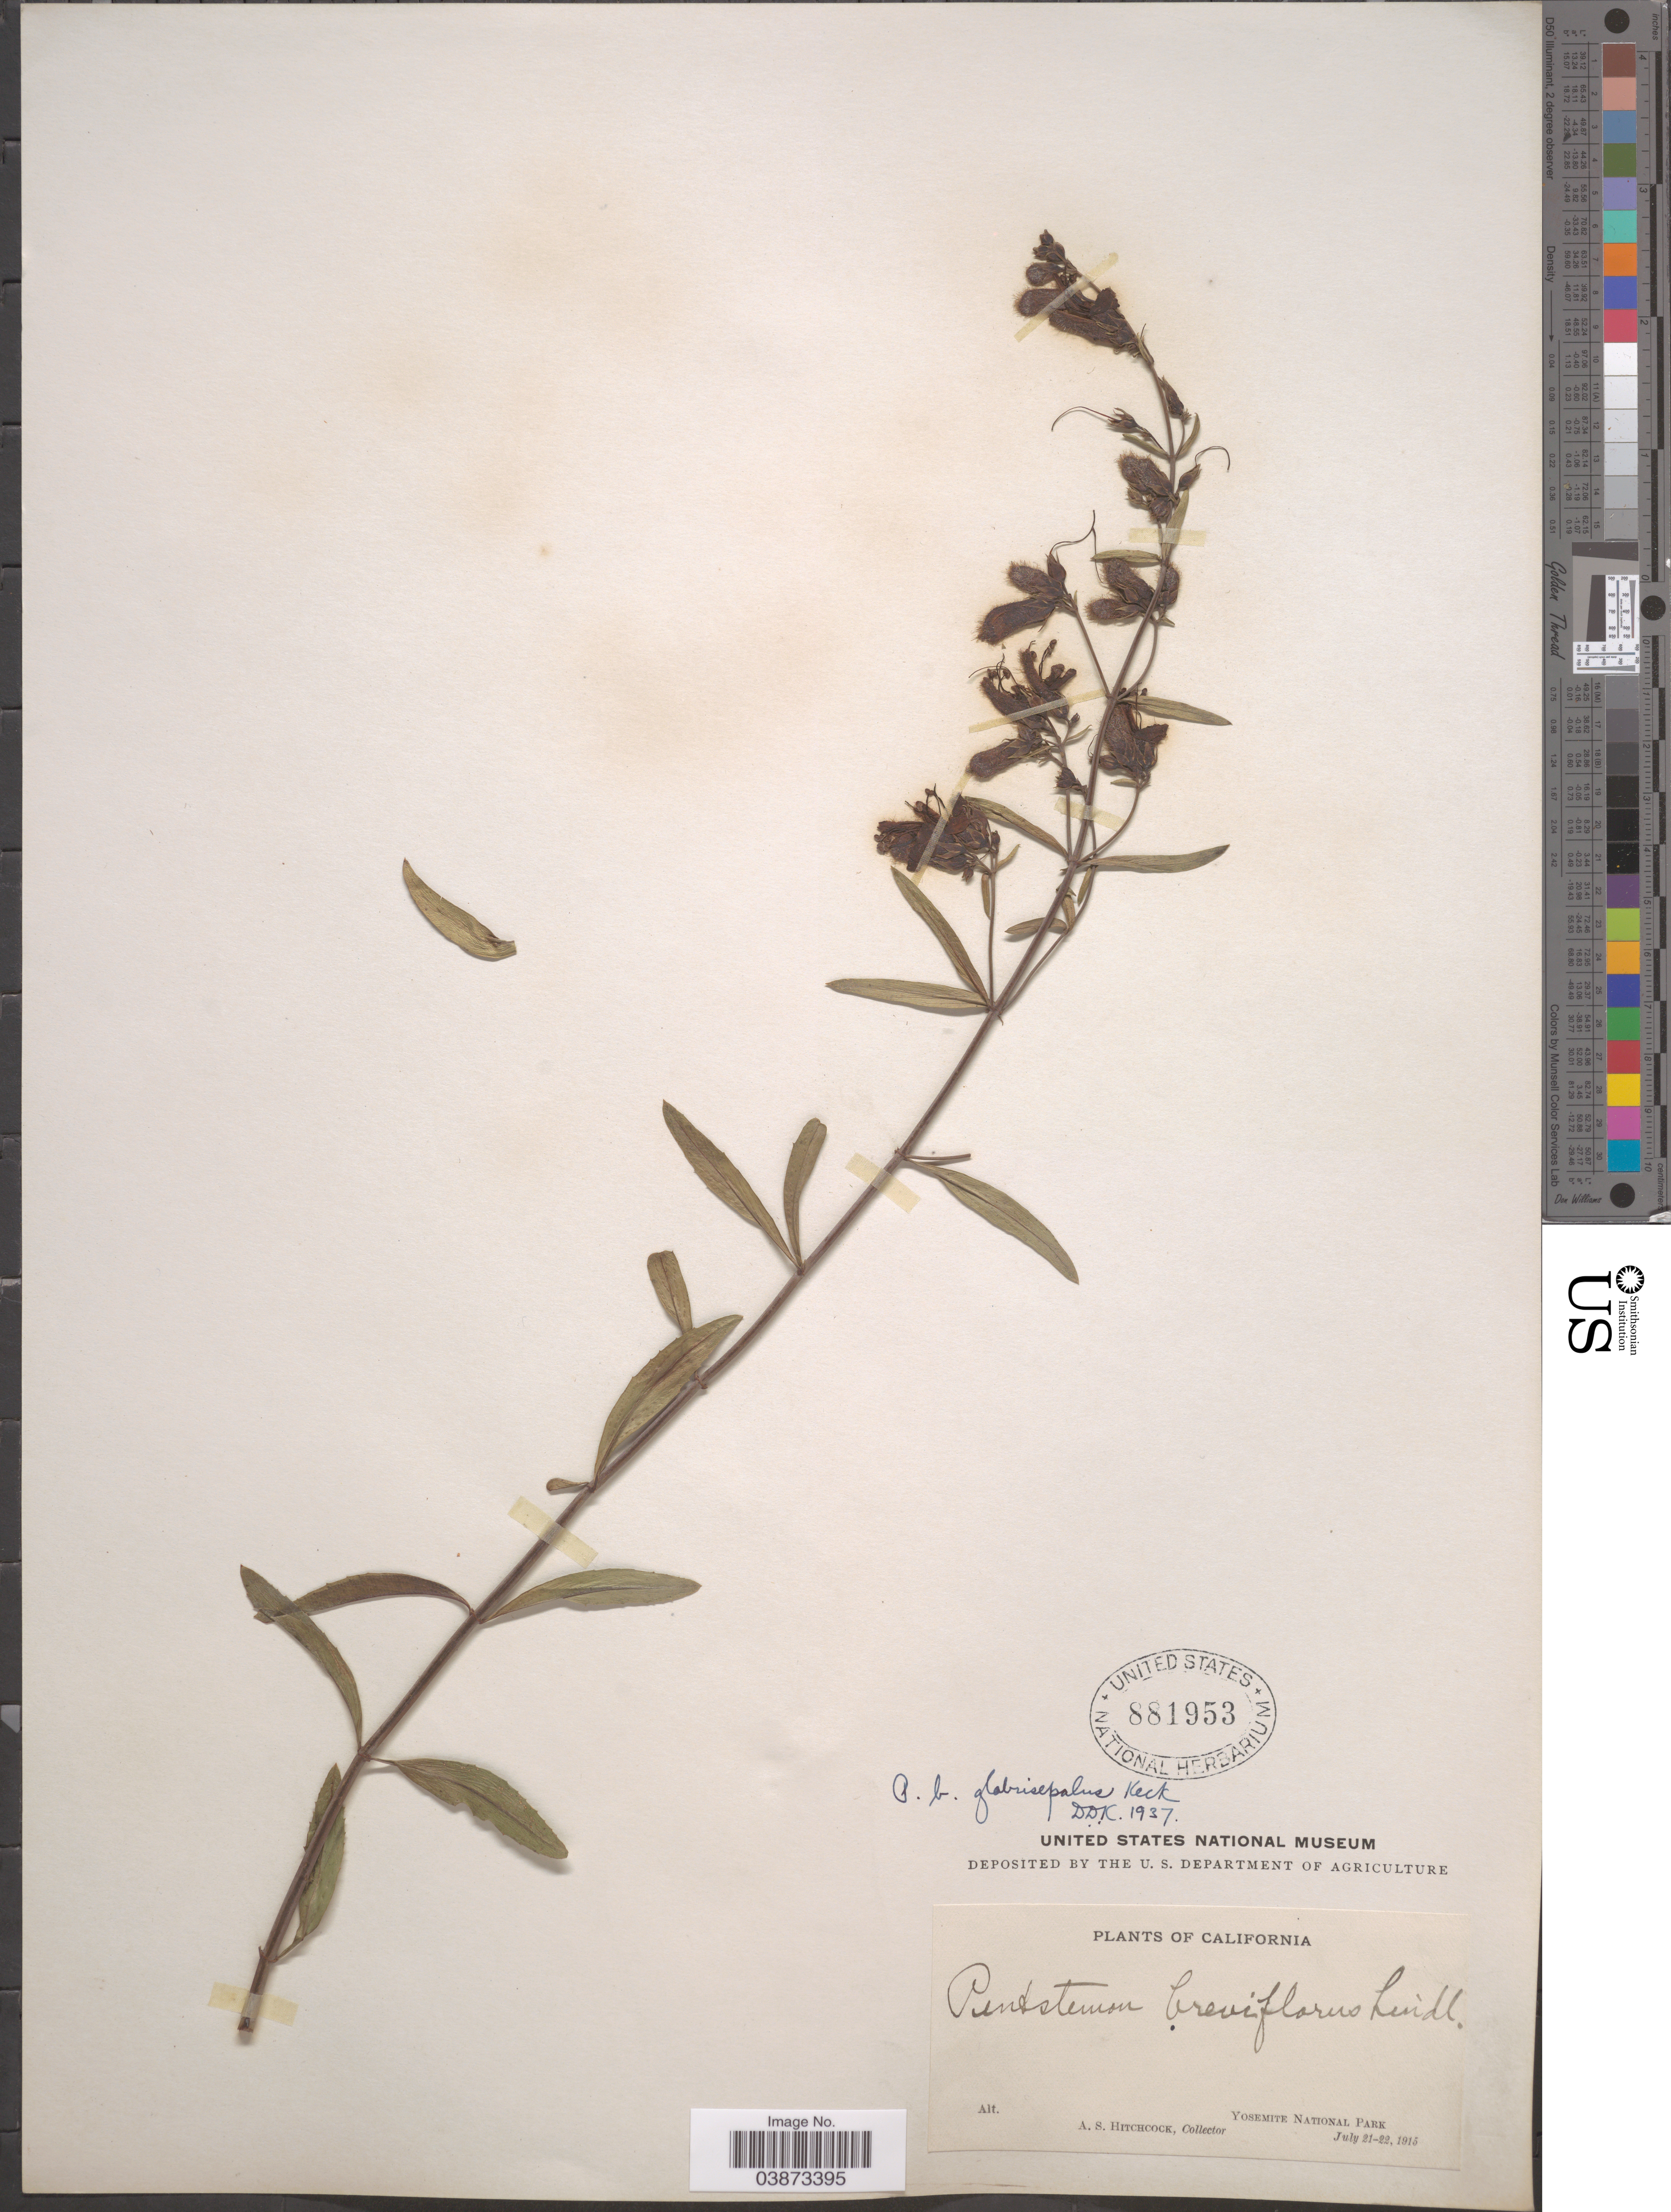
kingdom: Plantae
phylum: Tracheophyta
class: Magnoliopsida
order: Lamiales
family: Plantaginaceae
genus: Penstemon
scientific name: Penstemon breviflorus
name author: Lindl.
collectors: A. S. Hitchcock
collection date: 1915-07-21/1915-07-22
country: United States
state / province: California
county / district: Mariposa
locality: Yosemite National Park.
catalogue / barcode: US 881953